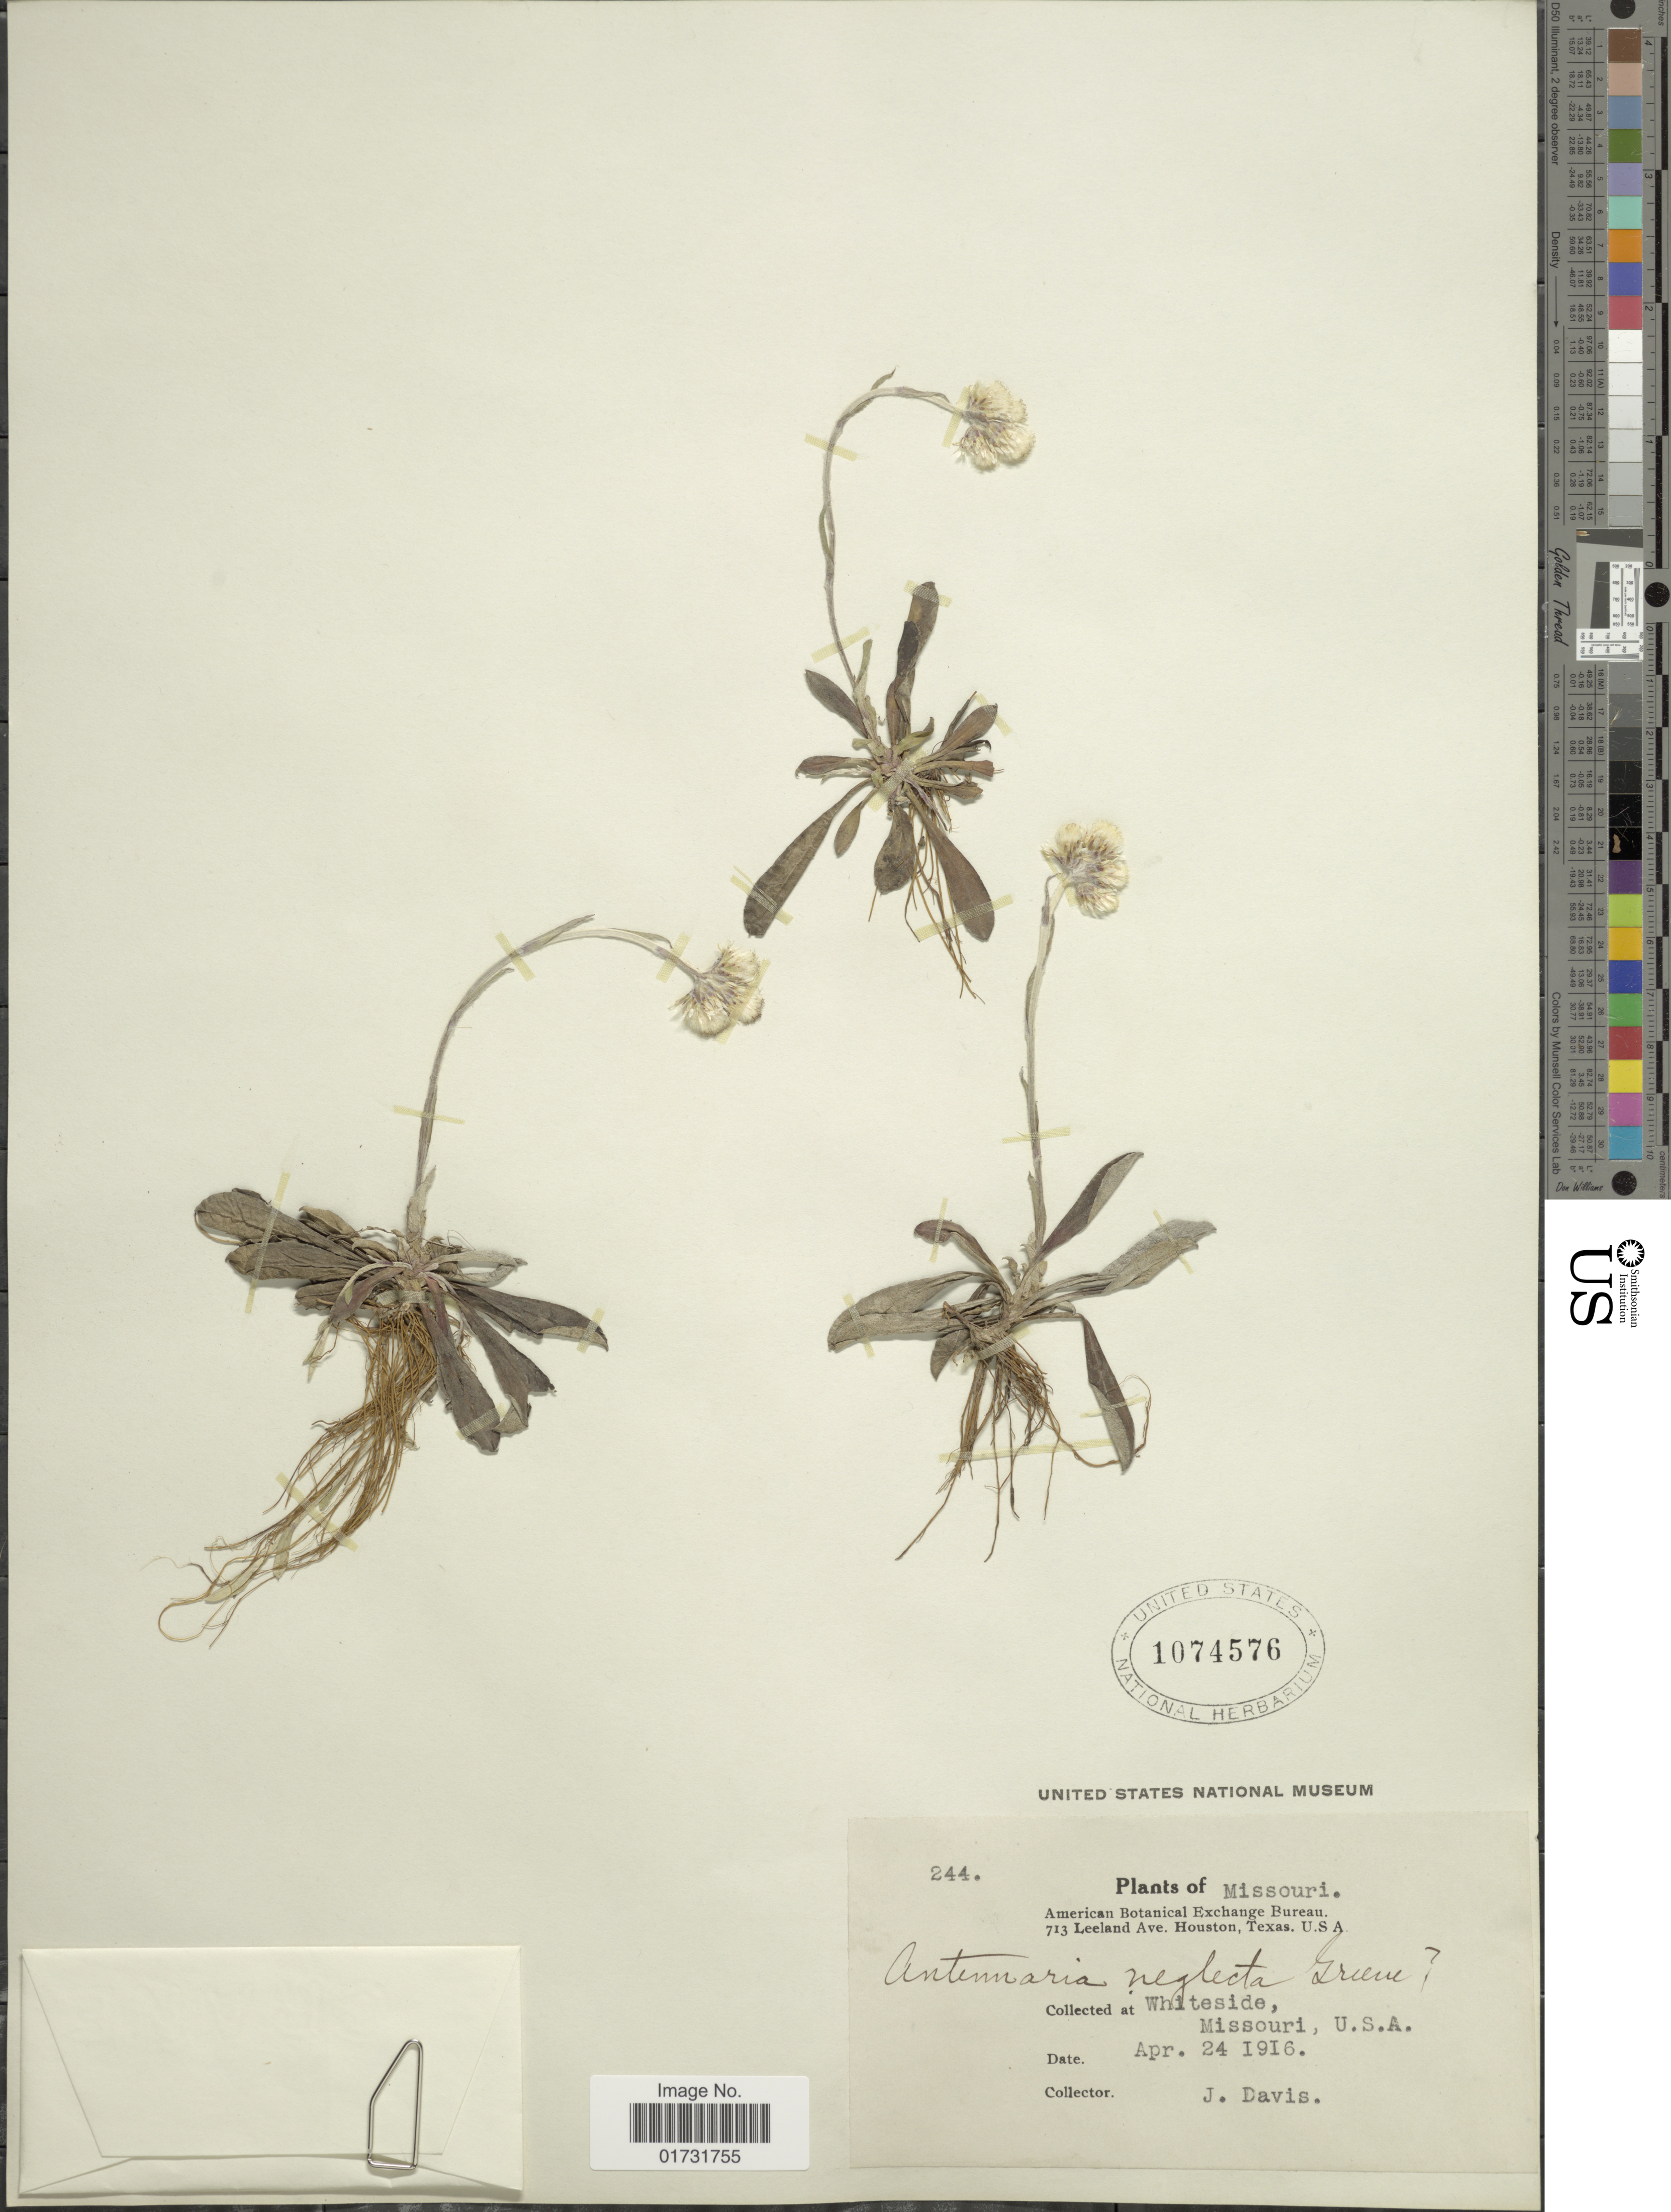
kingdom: Plantae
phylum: Tracheophyta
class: Magnoliopsida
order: Asterales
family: Asteraceae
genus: Antennaria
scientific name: Antennaria neglecta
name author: Greene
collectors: J. Davis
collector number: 244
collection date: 1916-04-24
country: United States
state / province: Missouri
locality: Whiteside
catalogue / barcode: US 1074576